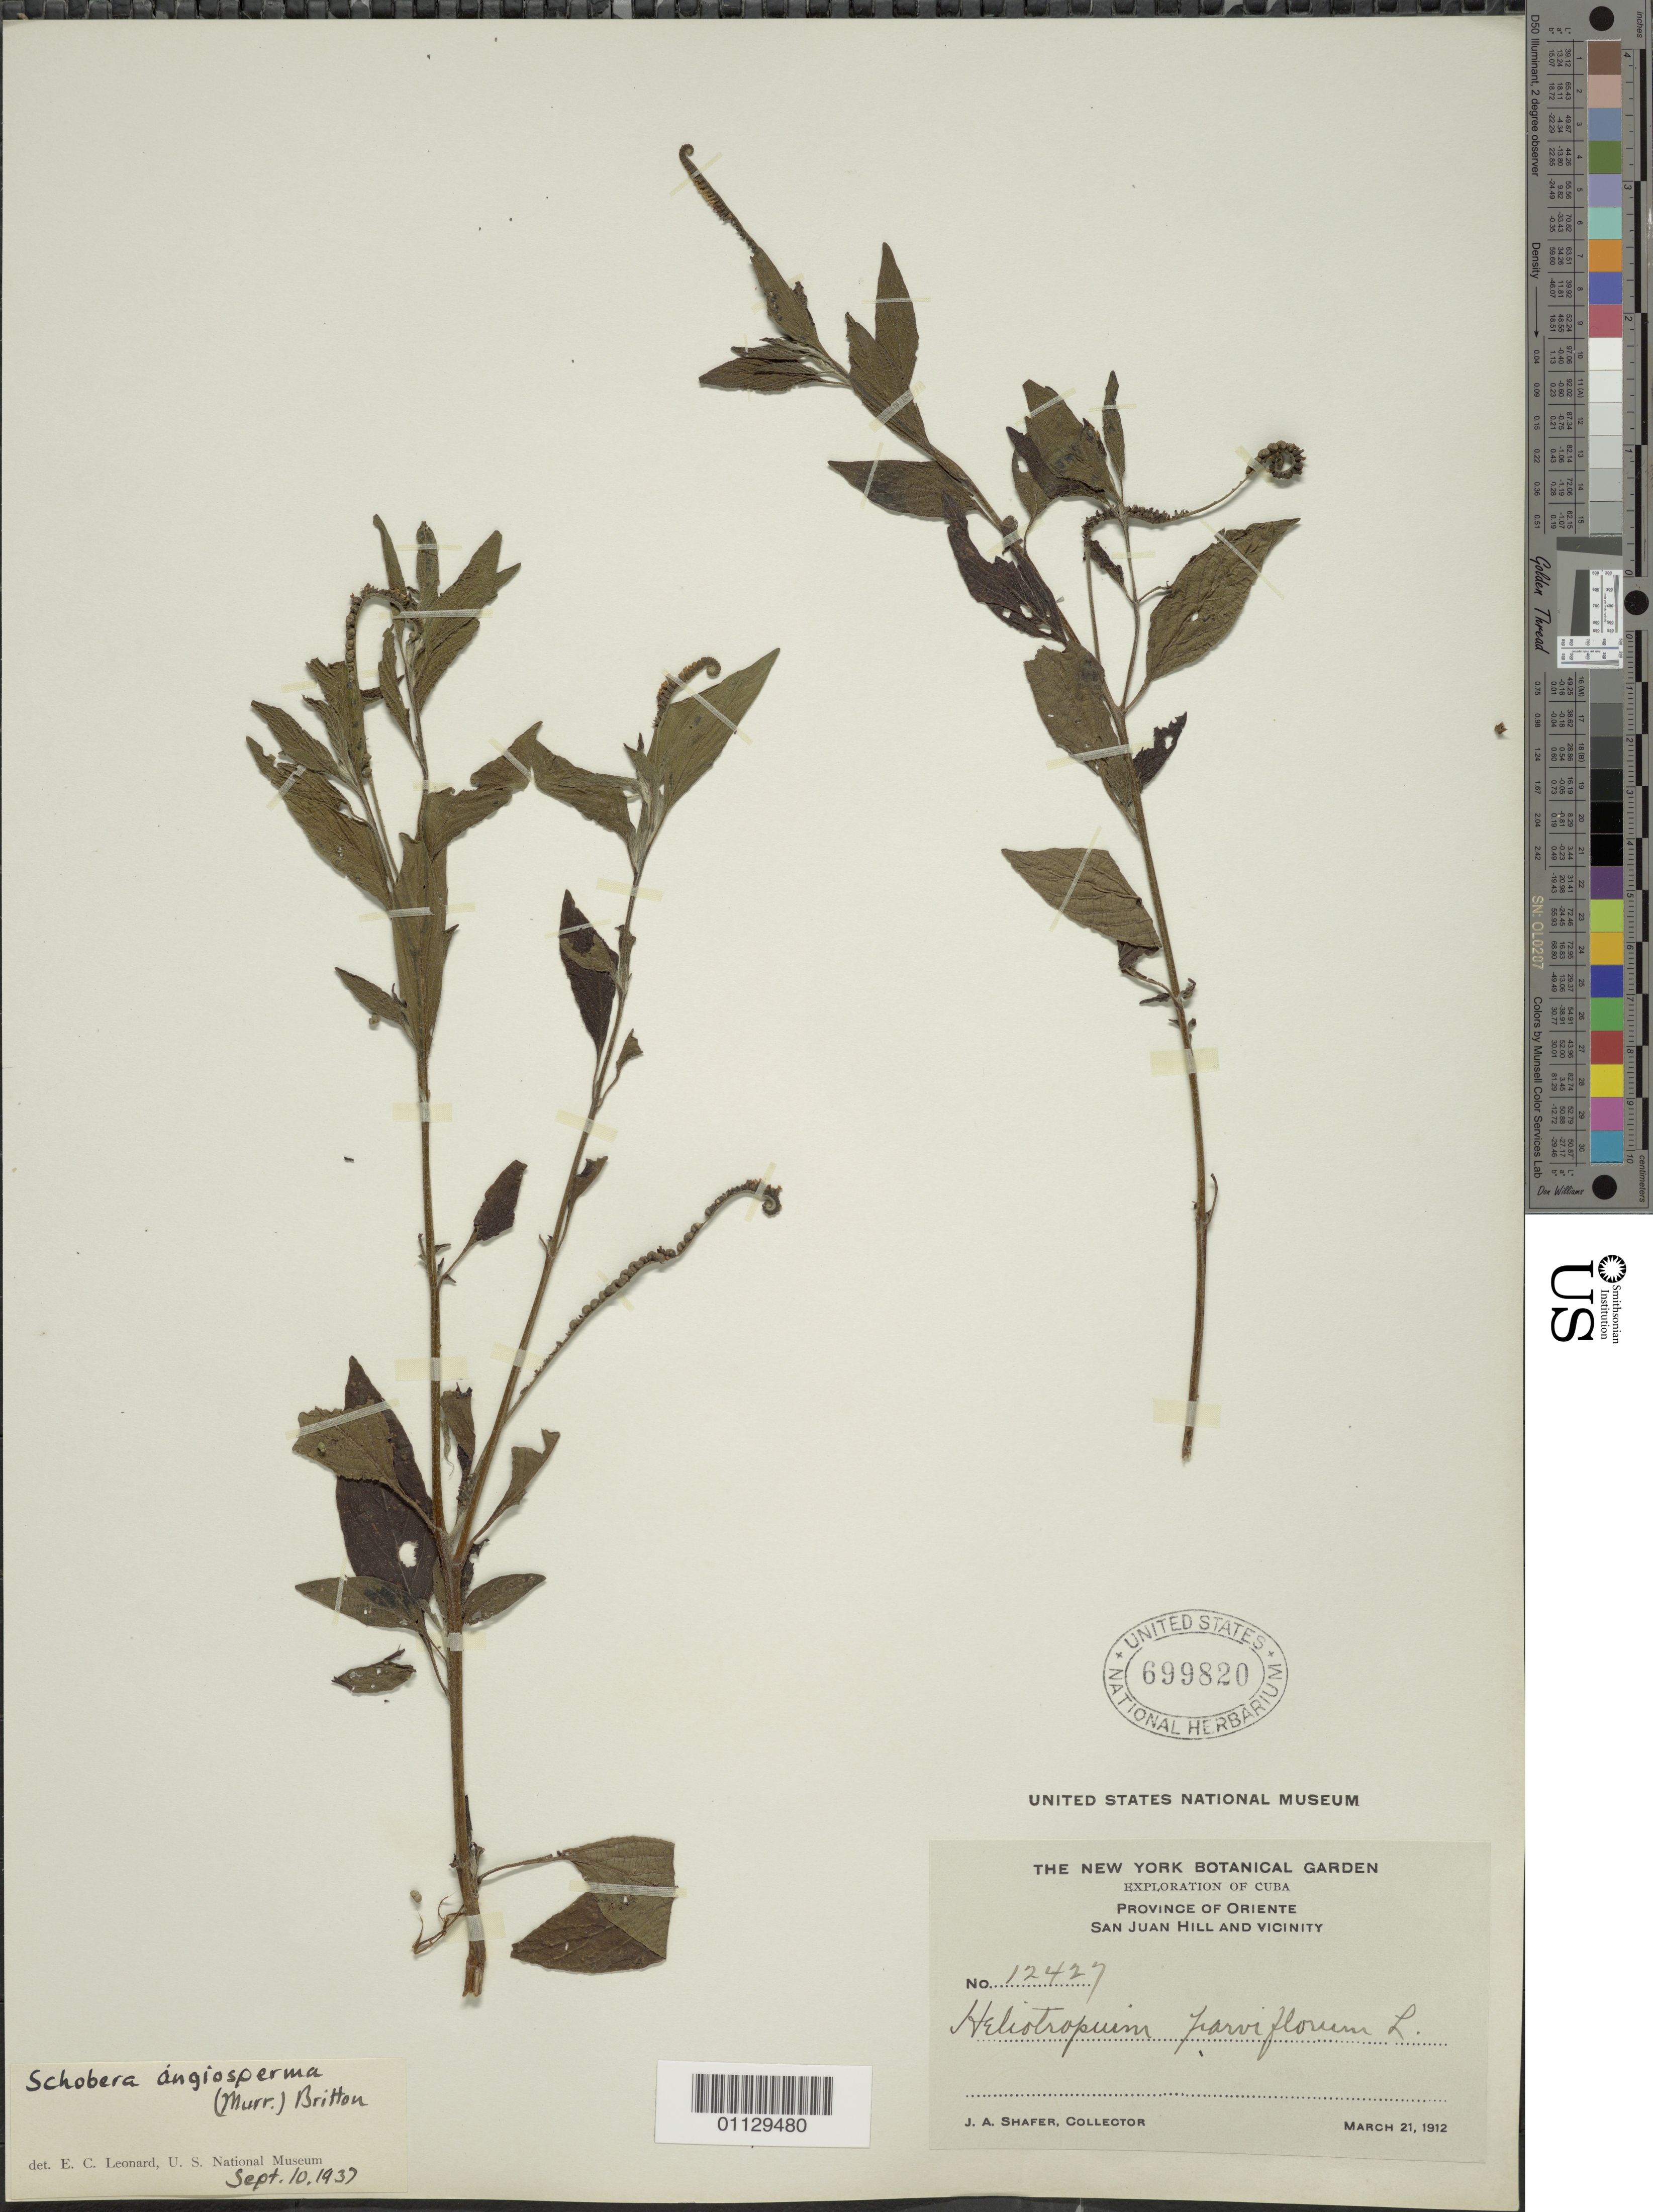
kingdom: Plantae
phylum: Tracheophyta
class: Magnoliopsida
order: Boraginales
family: Heliotropiaceae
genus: Heliotropium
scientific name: Heliotropium parviflorum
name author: L.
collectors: J. A. Shafer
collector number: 12427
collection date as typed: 21 Mar 1912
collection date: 1912-03-21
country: Cuba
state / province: Oriente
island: Cuba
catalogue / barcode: US 699820